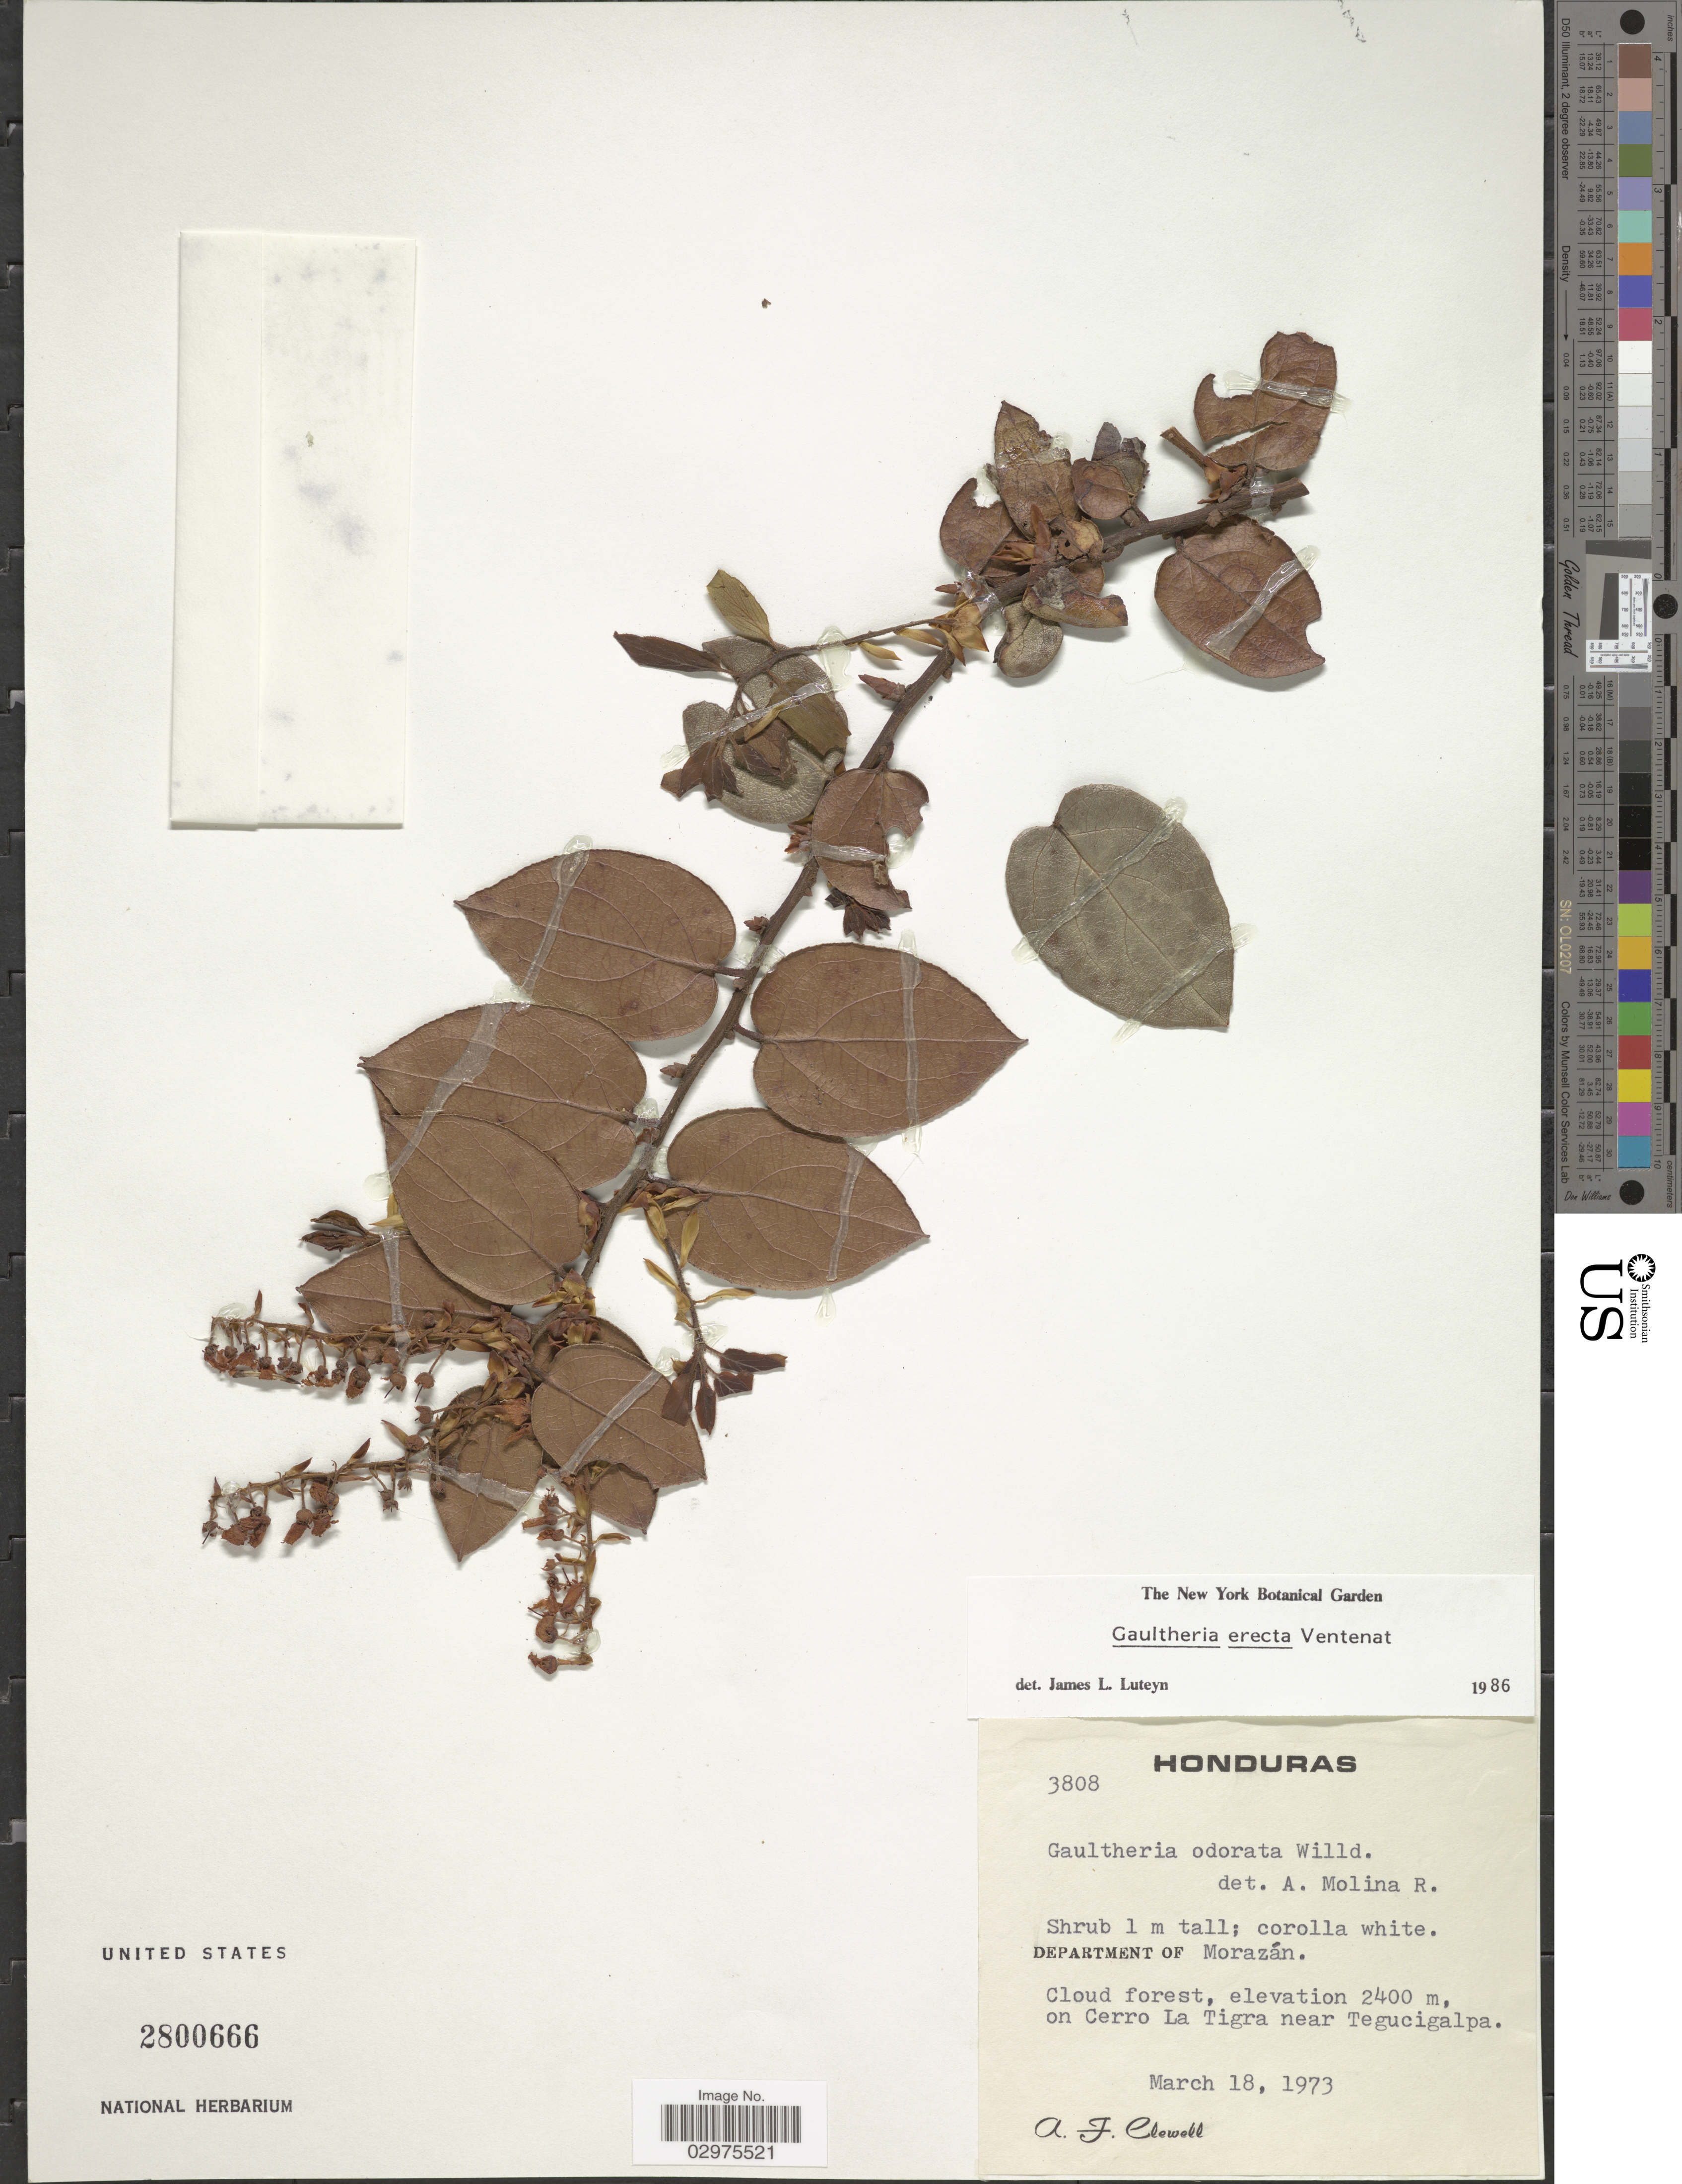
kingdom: Plantae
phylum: Tracheophyta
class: Magnoliopsida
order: Ericales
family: Ericaceae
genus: Gaultheria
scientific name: Gaultheria erecta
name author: Vent.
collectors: A. Clewell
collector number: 3808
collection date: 1973-03-18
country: Honduras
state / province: Fco. Morazán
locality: Department of Morazán. On Cerro La Tigra near Tegucigalpa.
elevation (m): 2400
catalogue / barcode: US 2800666